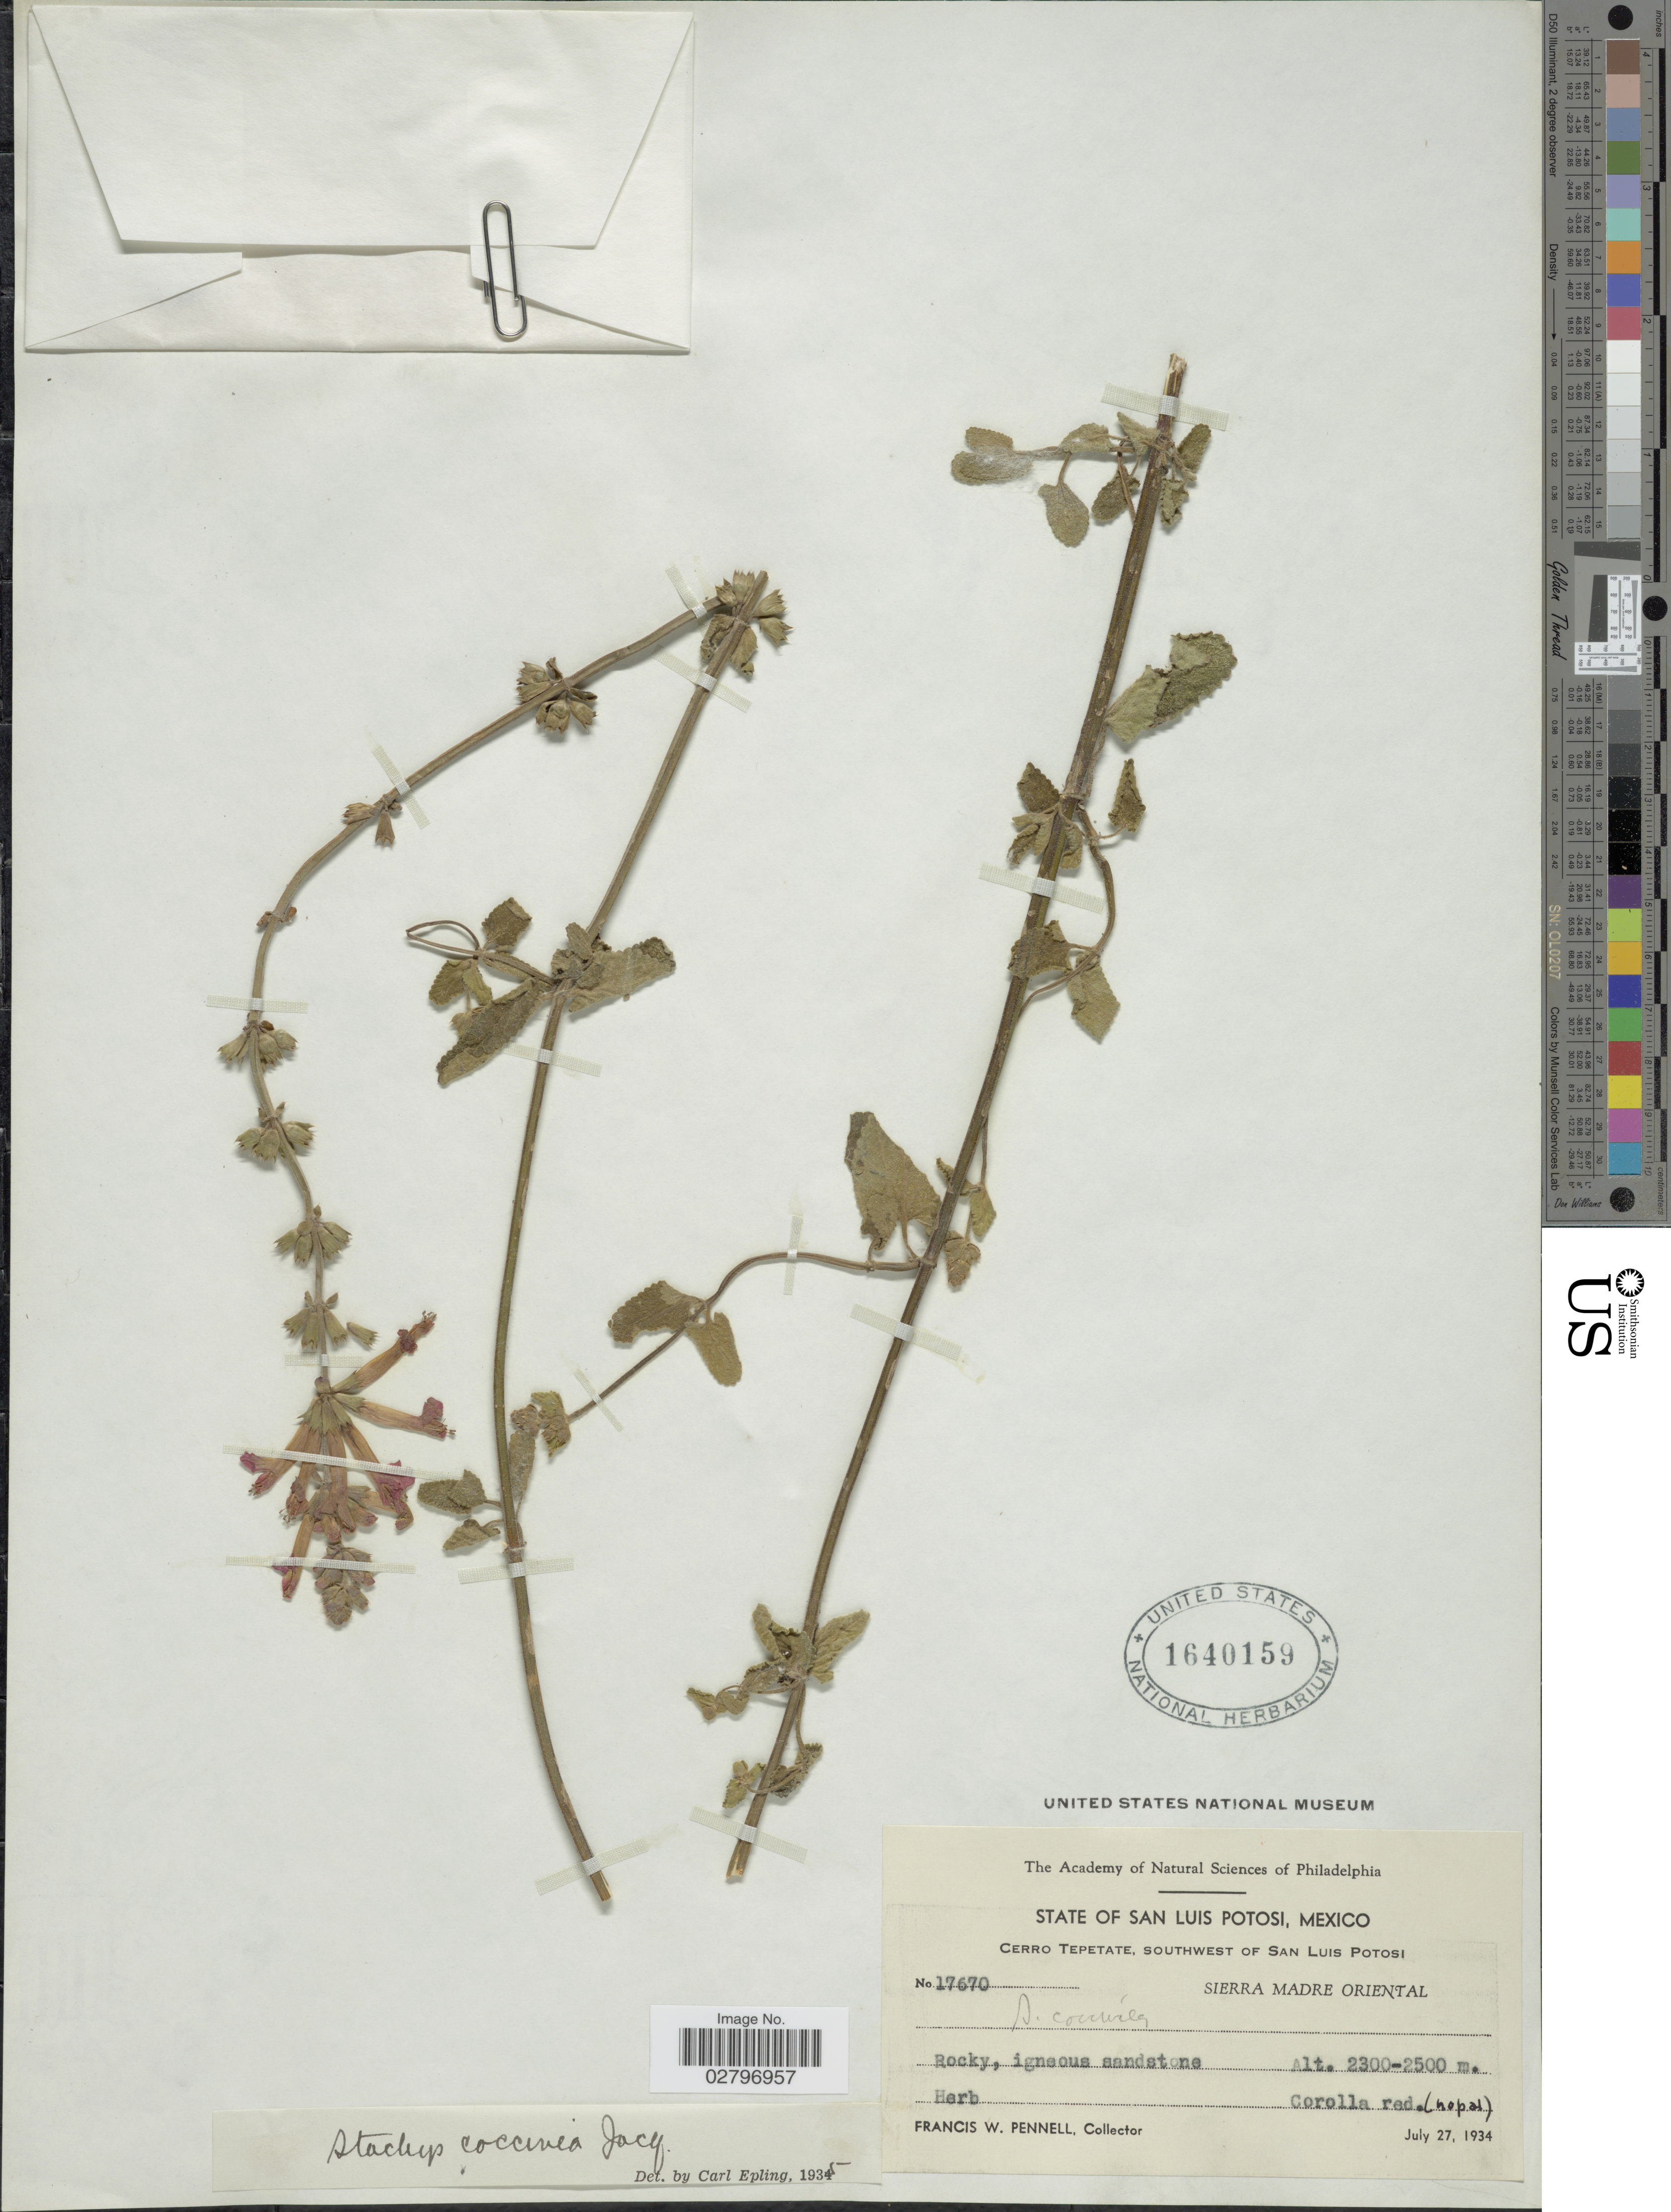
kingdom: Plantae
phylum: Tracheophyta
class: Magnoliopsida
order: Lamiales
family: Lamiaceae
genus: Stachys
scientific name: Stachys coccinea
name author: Ortega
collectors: F. W. Pennell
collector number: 17670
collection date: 1934-07-27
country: Mexico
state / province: San Luis Potosí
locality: Cerro Tepetate, Southwest of San Luis Potosi, Sierra Madre Oriental.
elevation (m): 2300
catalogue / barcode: US 1640159